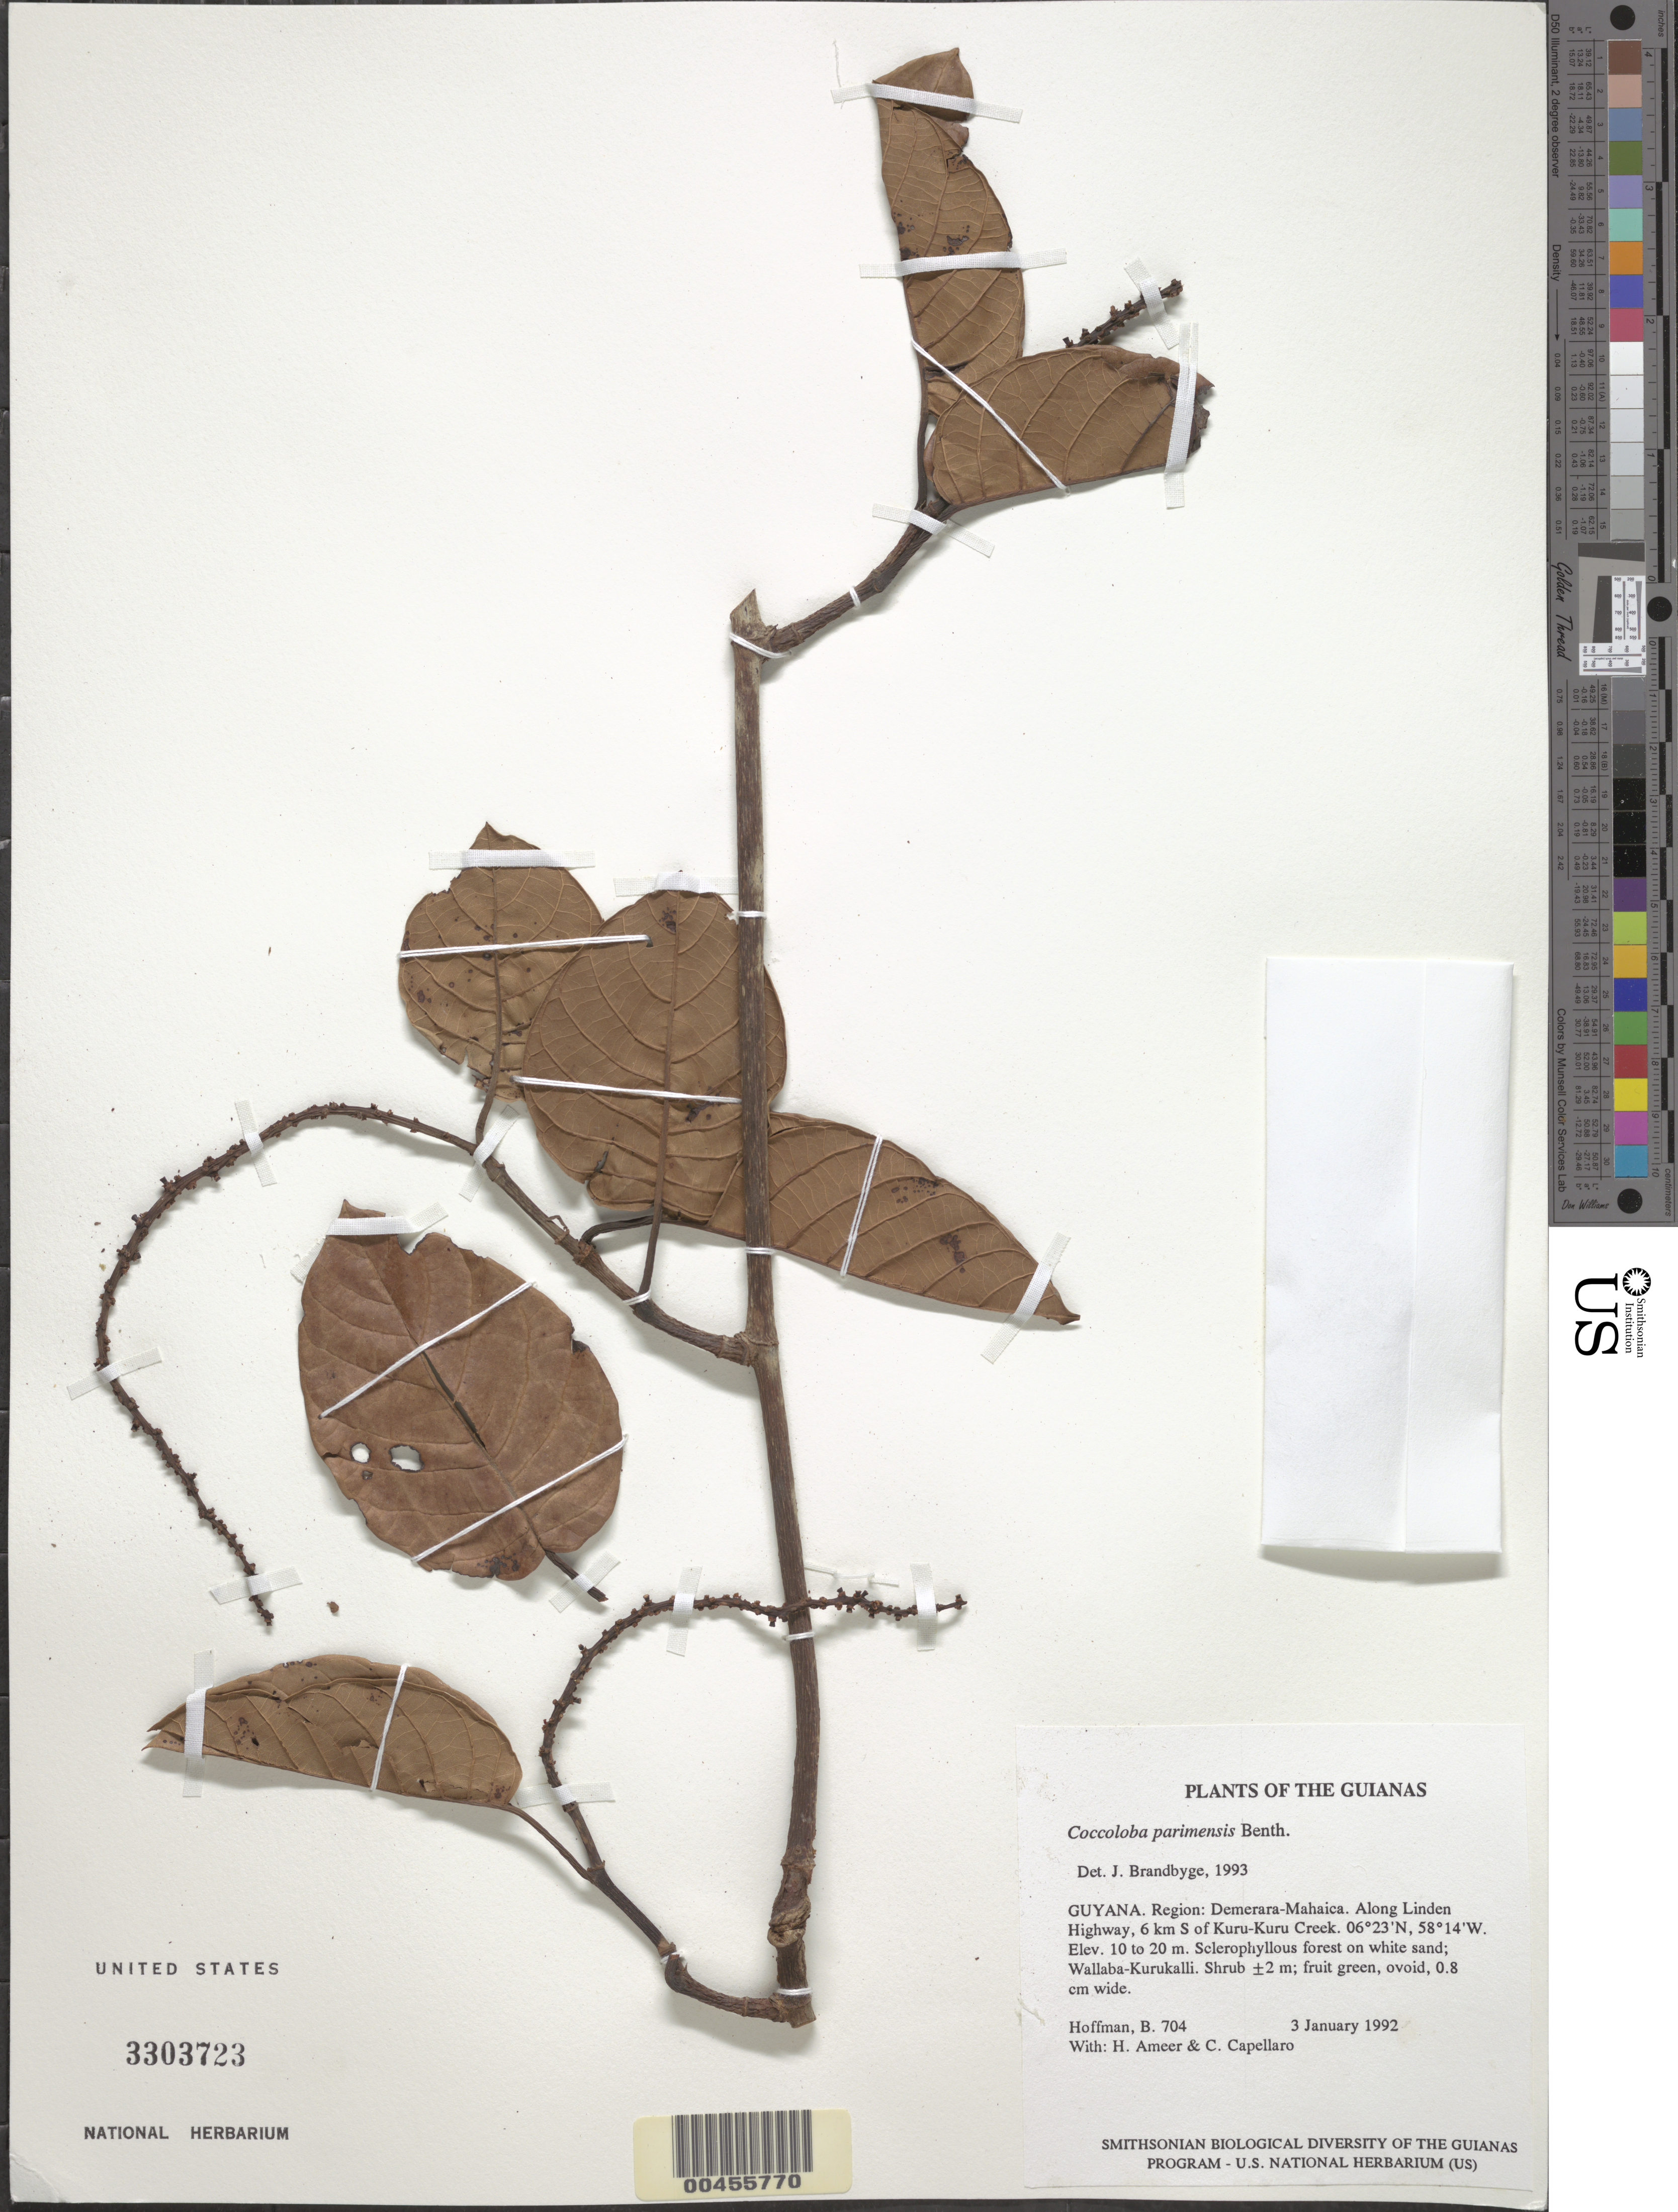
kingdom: Plantae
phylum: Tracheophyta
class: Magnoliopsida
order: Caryophyllales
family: Polygonaceae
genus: Coccoloba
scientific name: Coccoloba parimensis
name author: Benth.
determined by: Brandbyge, J.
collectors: B. Hoffman, H. Ameer & C. Capellaro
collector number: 704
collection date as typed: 3 January 1992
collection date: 1992-01-03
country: Guyana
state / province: Demerara-Mahaica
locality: Along Linden Highway, 6 km S of Kuru-Kuru Creek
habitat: Sclerophyllous forest on white sand; Wallaba-Kurukalli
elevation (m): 10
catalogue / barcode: US 3303723